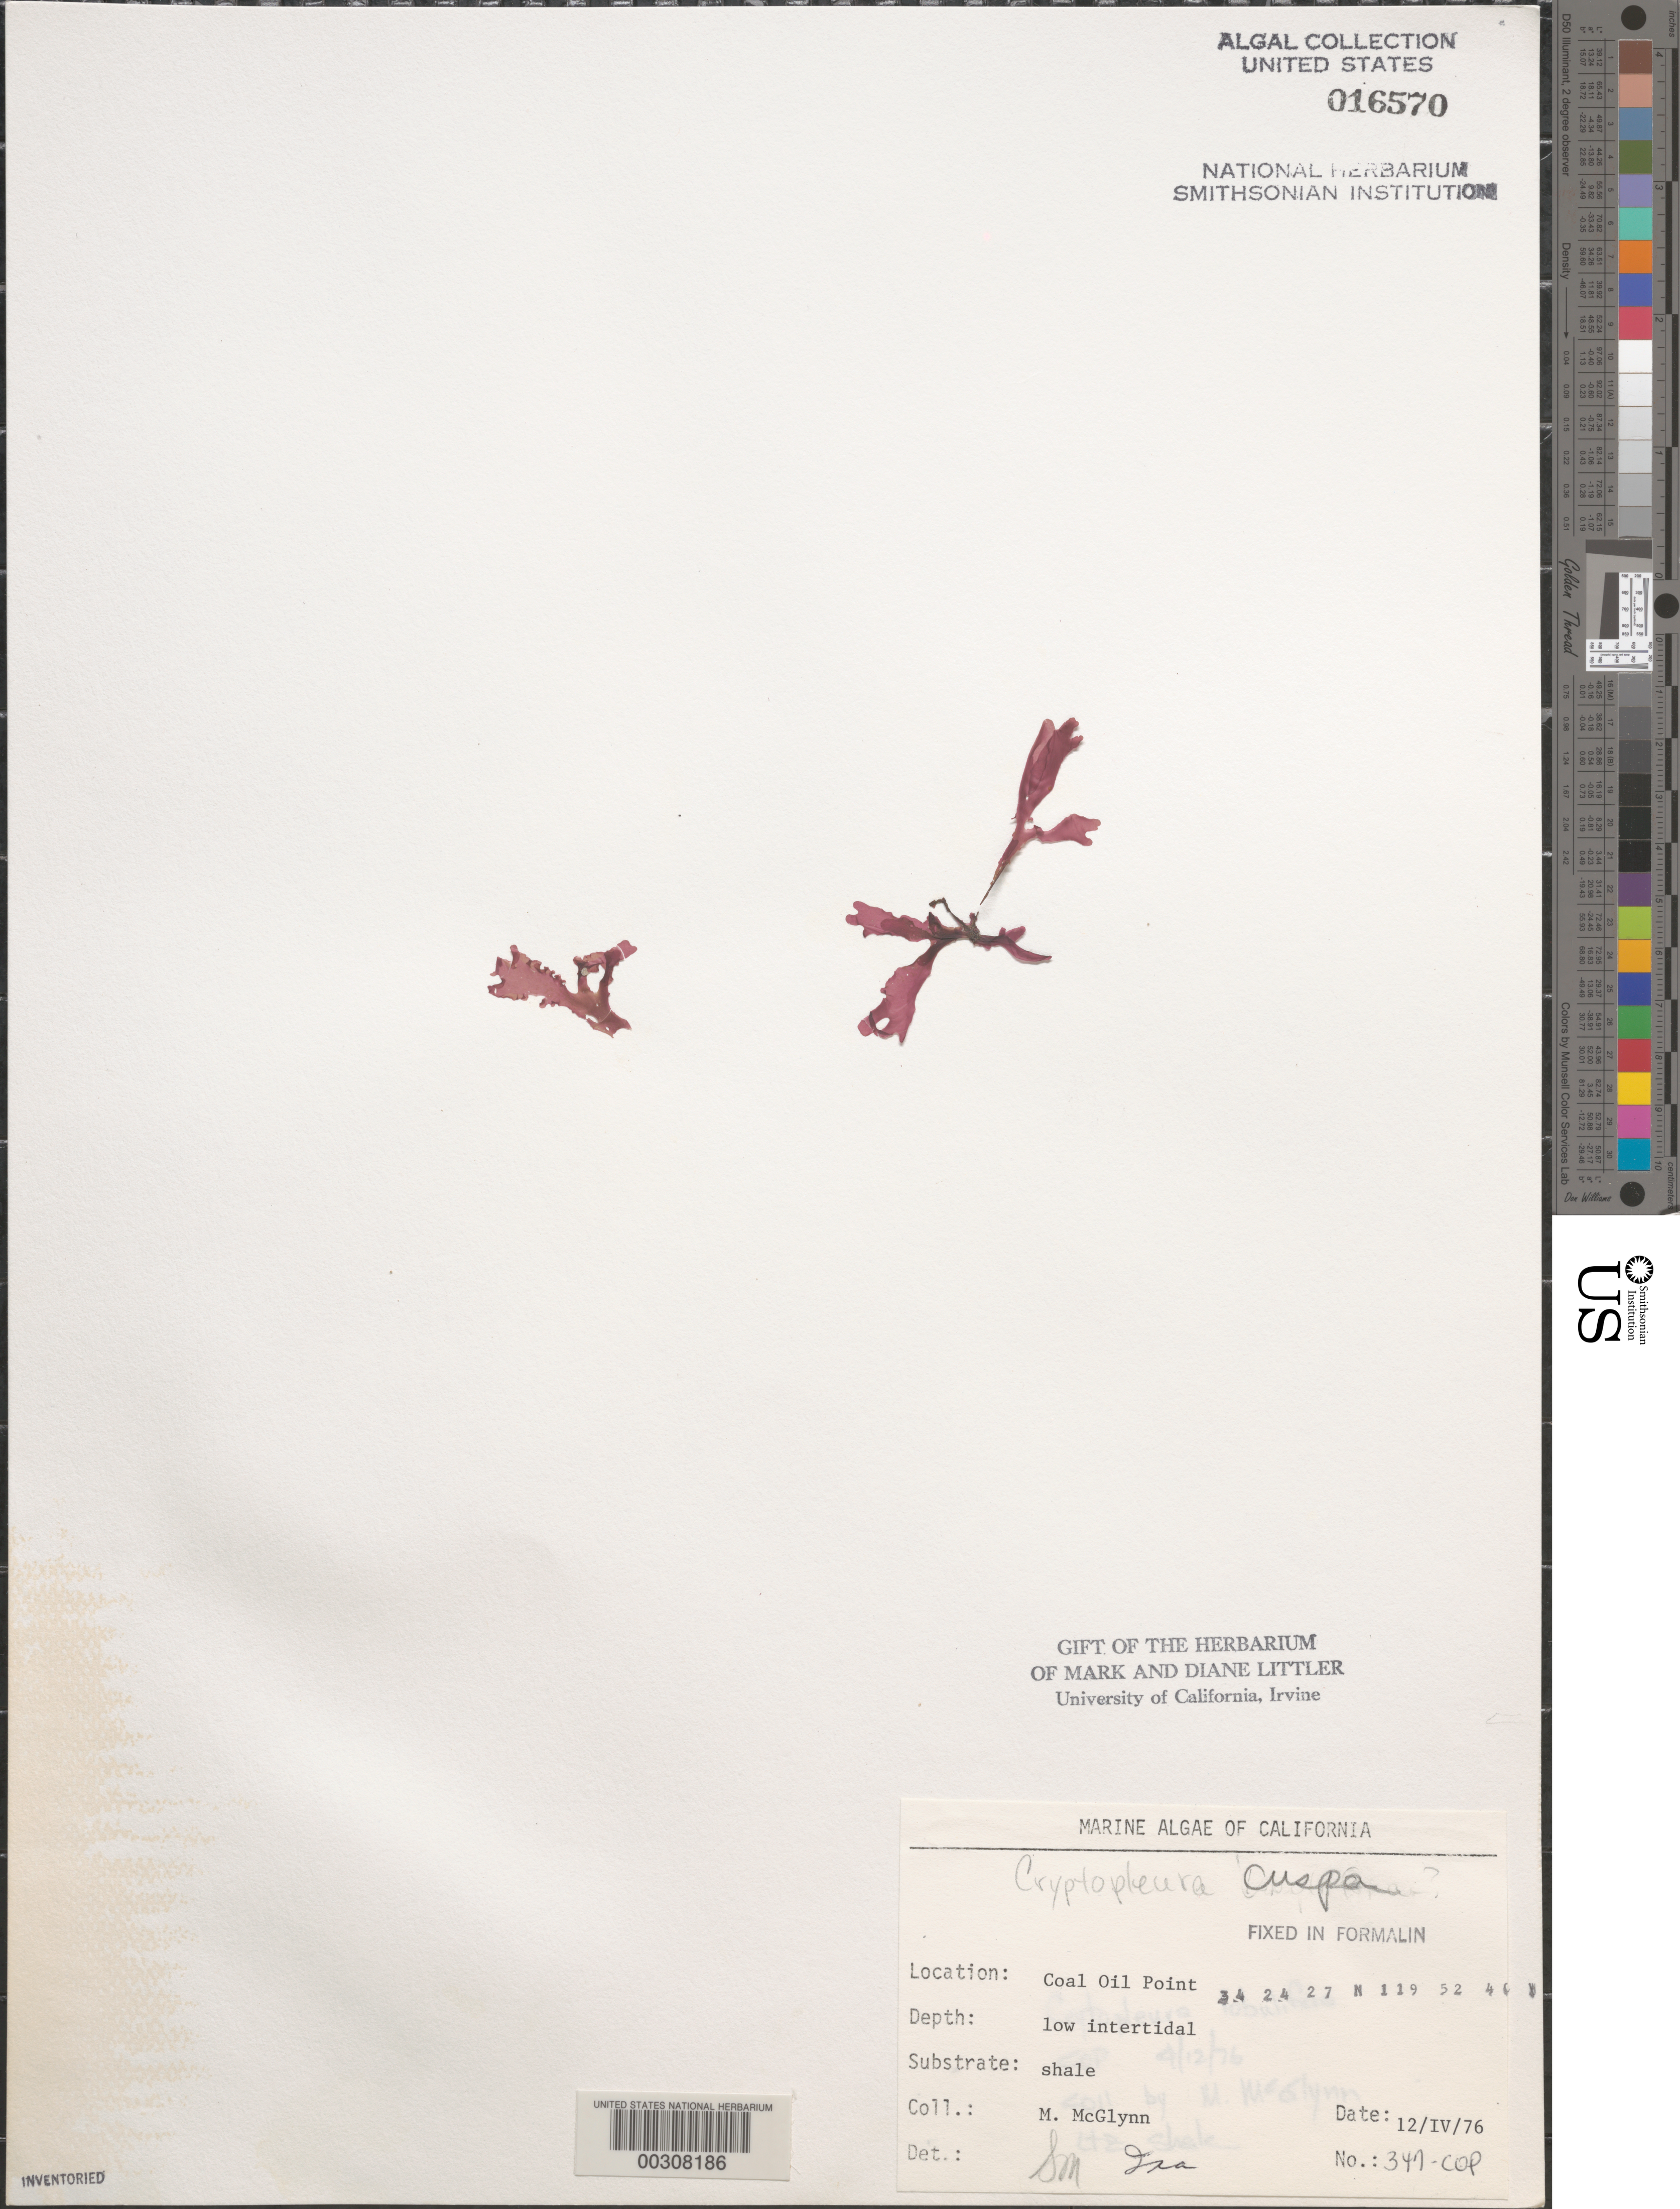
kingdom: Plantae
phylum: Rhodophyta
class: Florideophyceae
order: Ceramiales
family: Delesseriaceae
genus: Cryptopleura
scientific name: Cryptopleura crispa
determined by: Murray, S. N.; Abbott, I. A.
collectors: M. McGlynn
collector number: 347-cop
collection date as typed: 12 Apr 1976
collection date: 1976-04-12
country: United States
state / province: California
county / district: Santa Barbara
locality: Coal Oil Point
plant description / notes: BLM-SOCALBIGHT Rocky Intertidal Survey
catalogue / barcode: US 16570